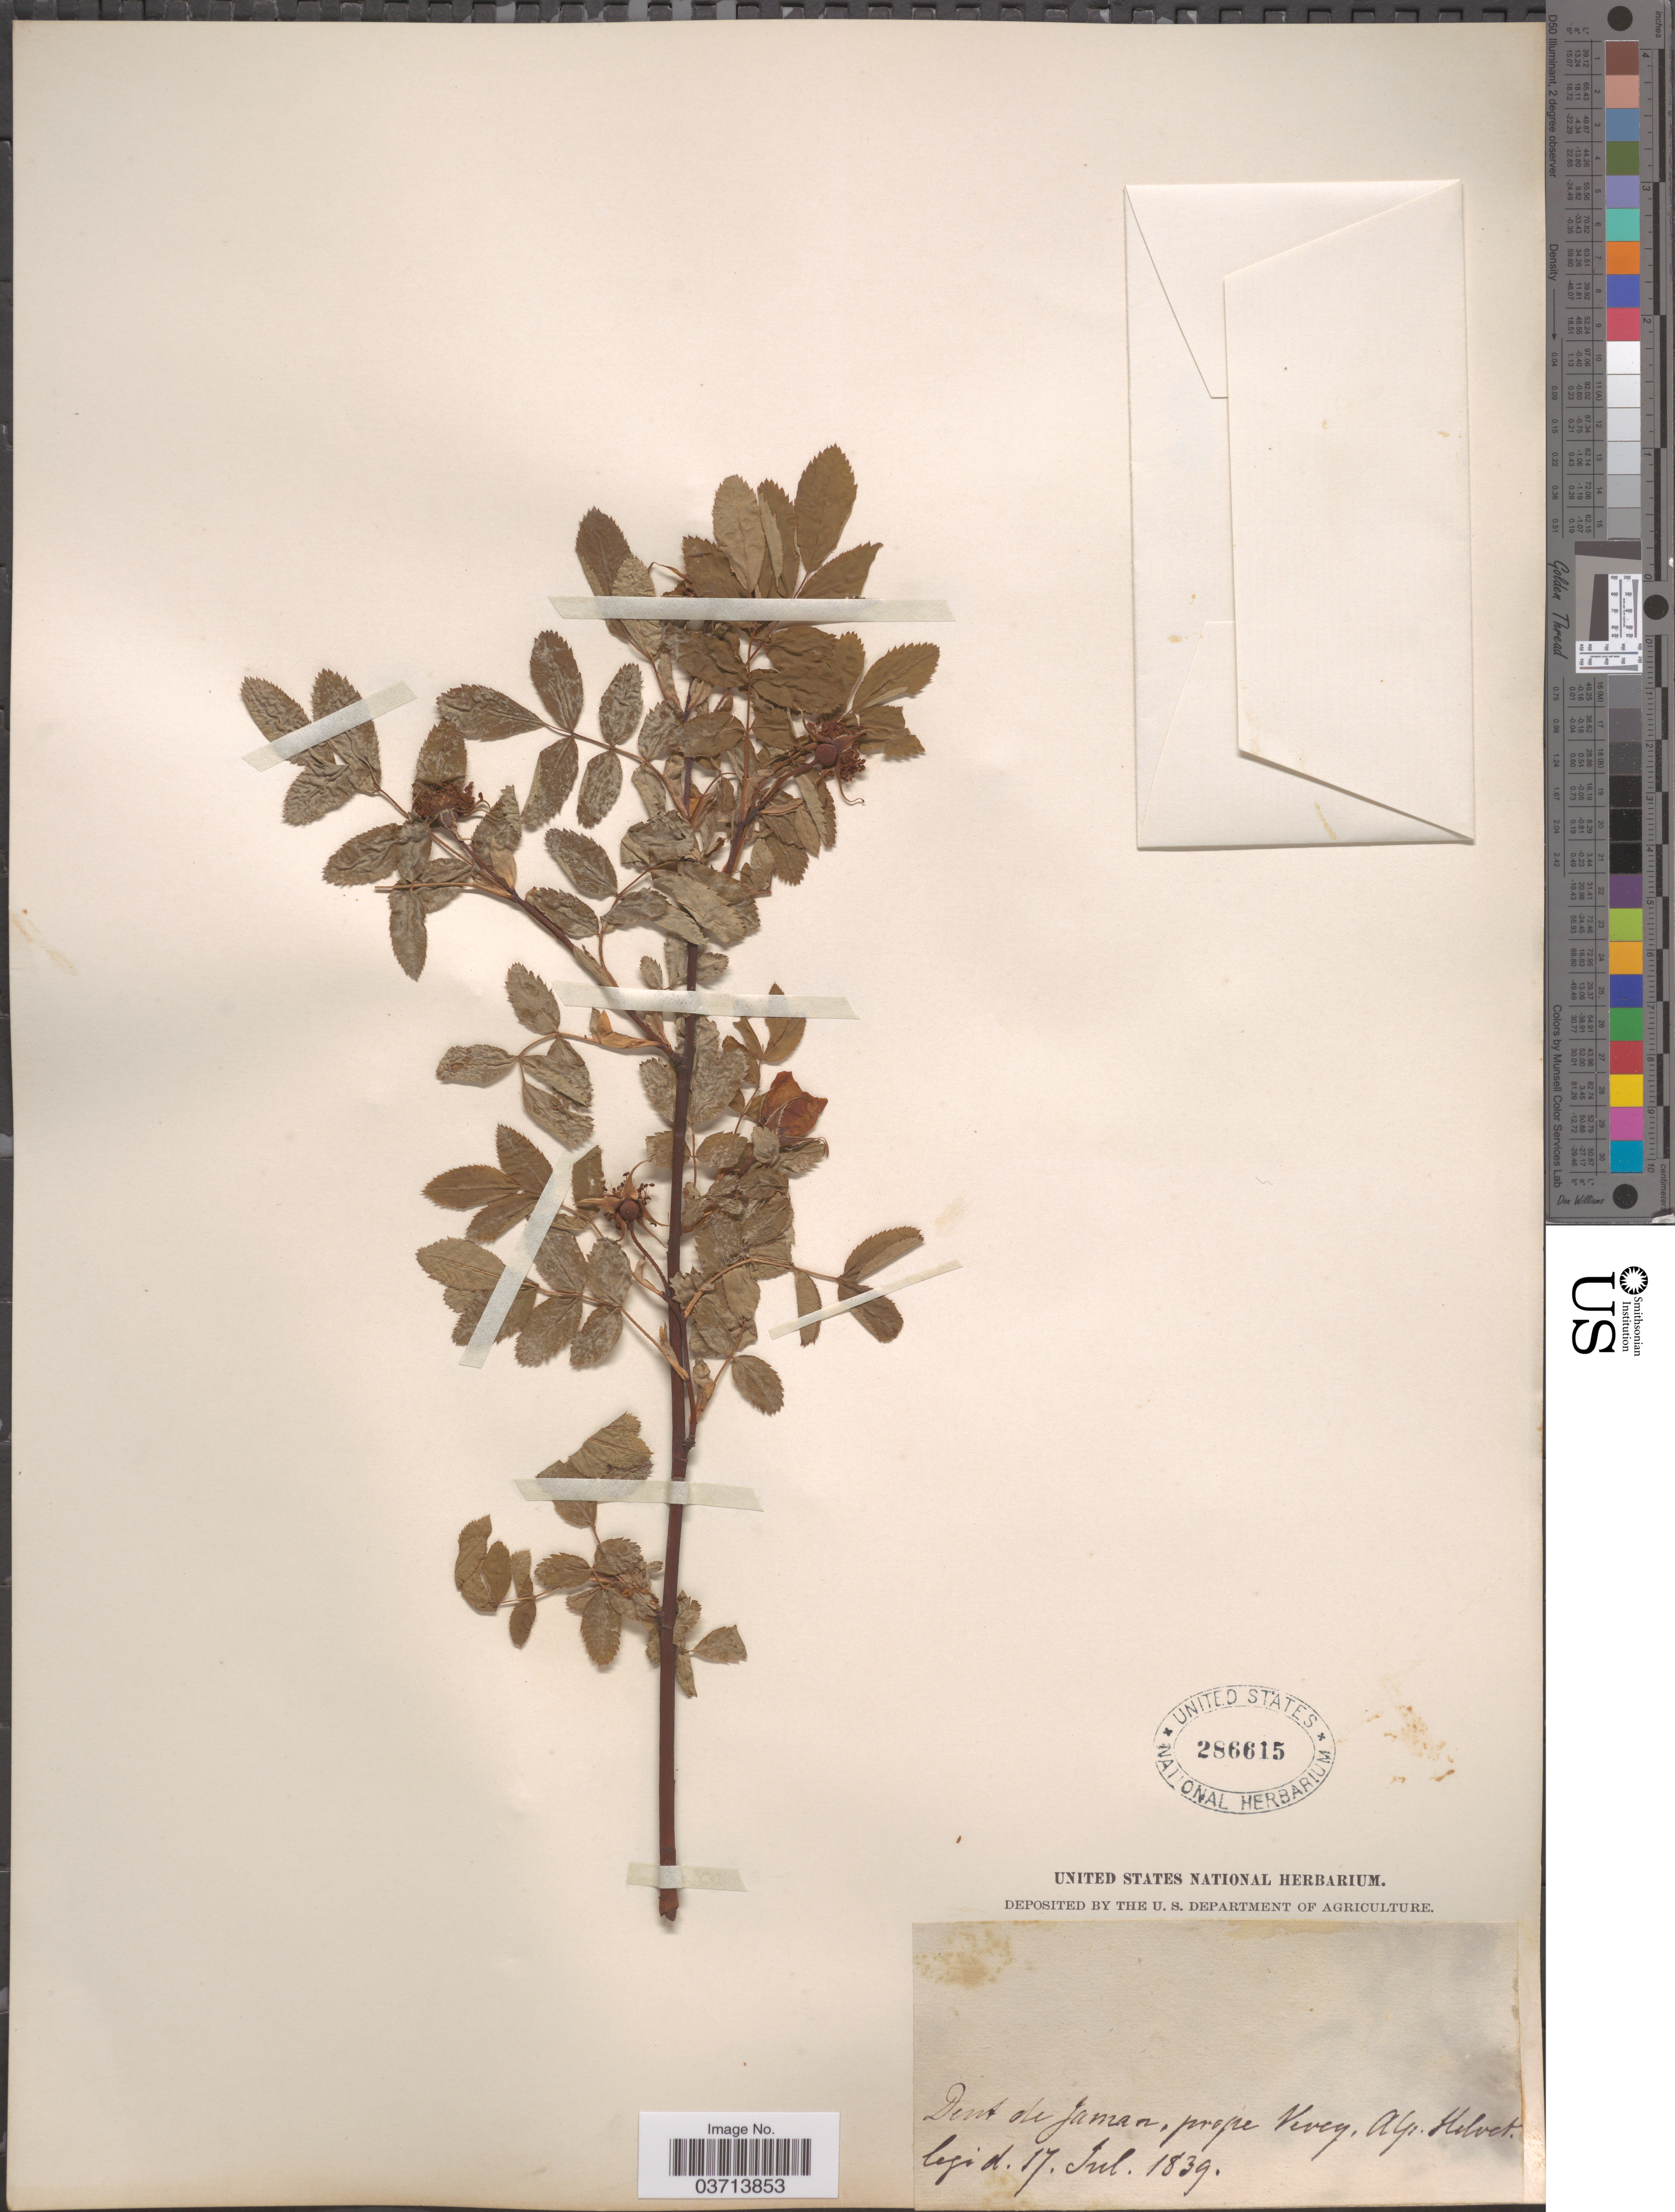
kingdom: Plantae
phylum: Tracheophyta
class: Magnoliopsida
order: Rosales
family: Rosaceae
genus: Rosa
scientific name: Rosa sp.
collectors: ex herb. United States National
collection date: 1839-07-17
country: Switzerland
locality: Dent de Jaman, prope Vevey, Alp. Helvet.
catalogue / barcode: US 286615